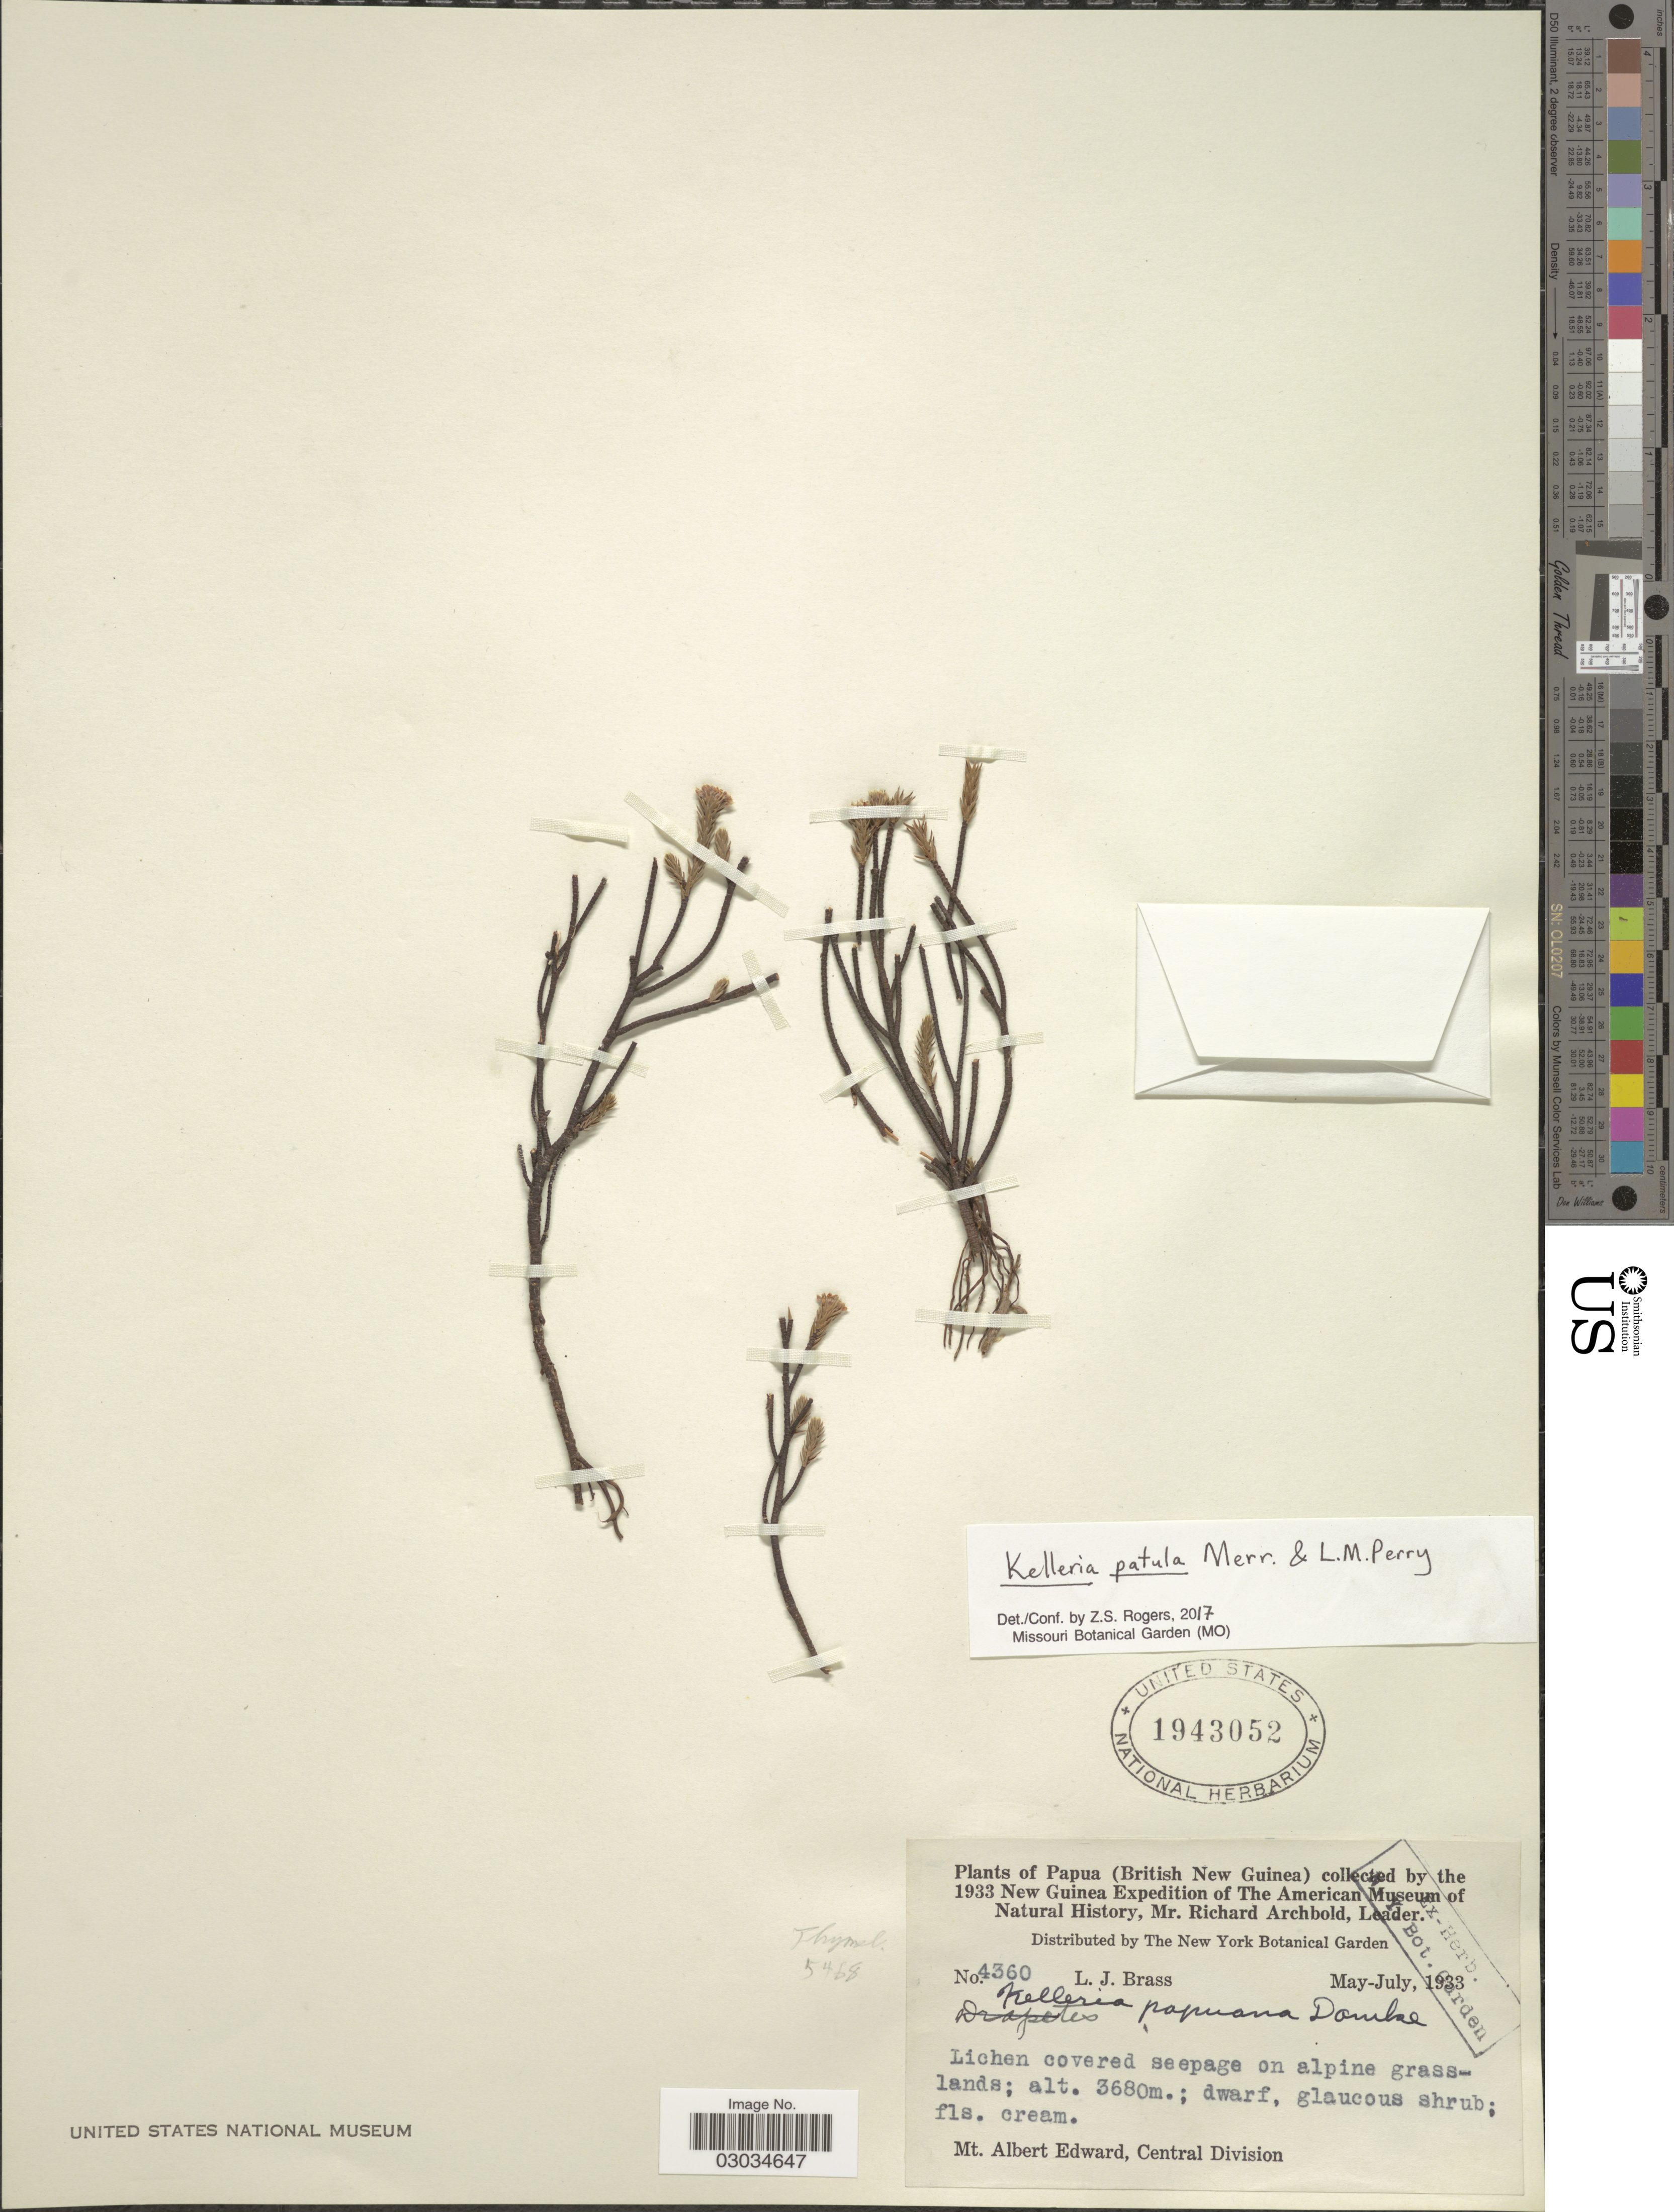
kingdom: Plantae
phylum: Tracheophyta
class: Magnoliopsida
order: Malvales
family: Thymelaeaceae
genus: Kelleria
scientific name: Kelleria patula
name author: Merr. & L.M. Perry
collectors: L. J. Brass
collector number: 4360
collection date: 1933-05/1933-07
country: Papua New Guinea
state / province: Central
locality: Papua (British New Guinea). Mt. Albert Edward, Central Division.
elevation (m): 3680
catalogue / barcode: US 1943052